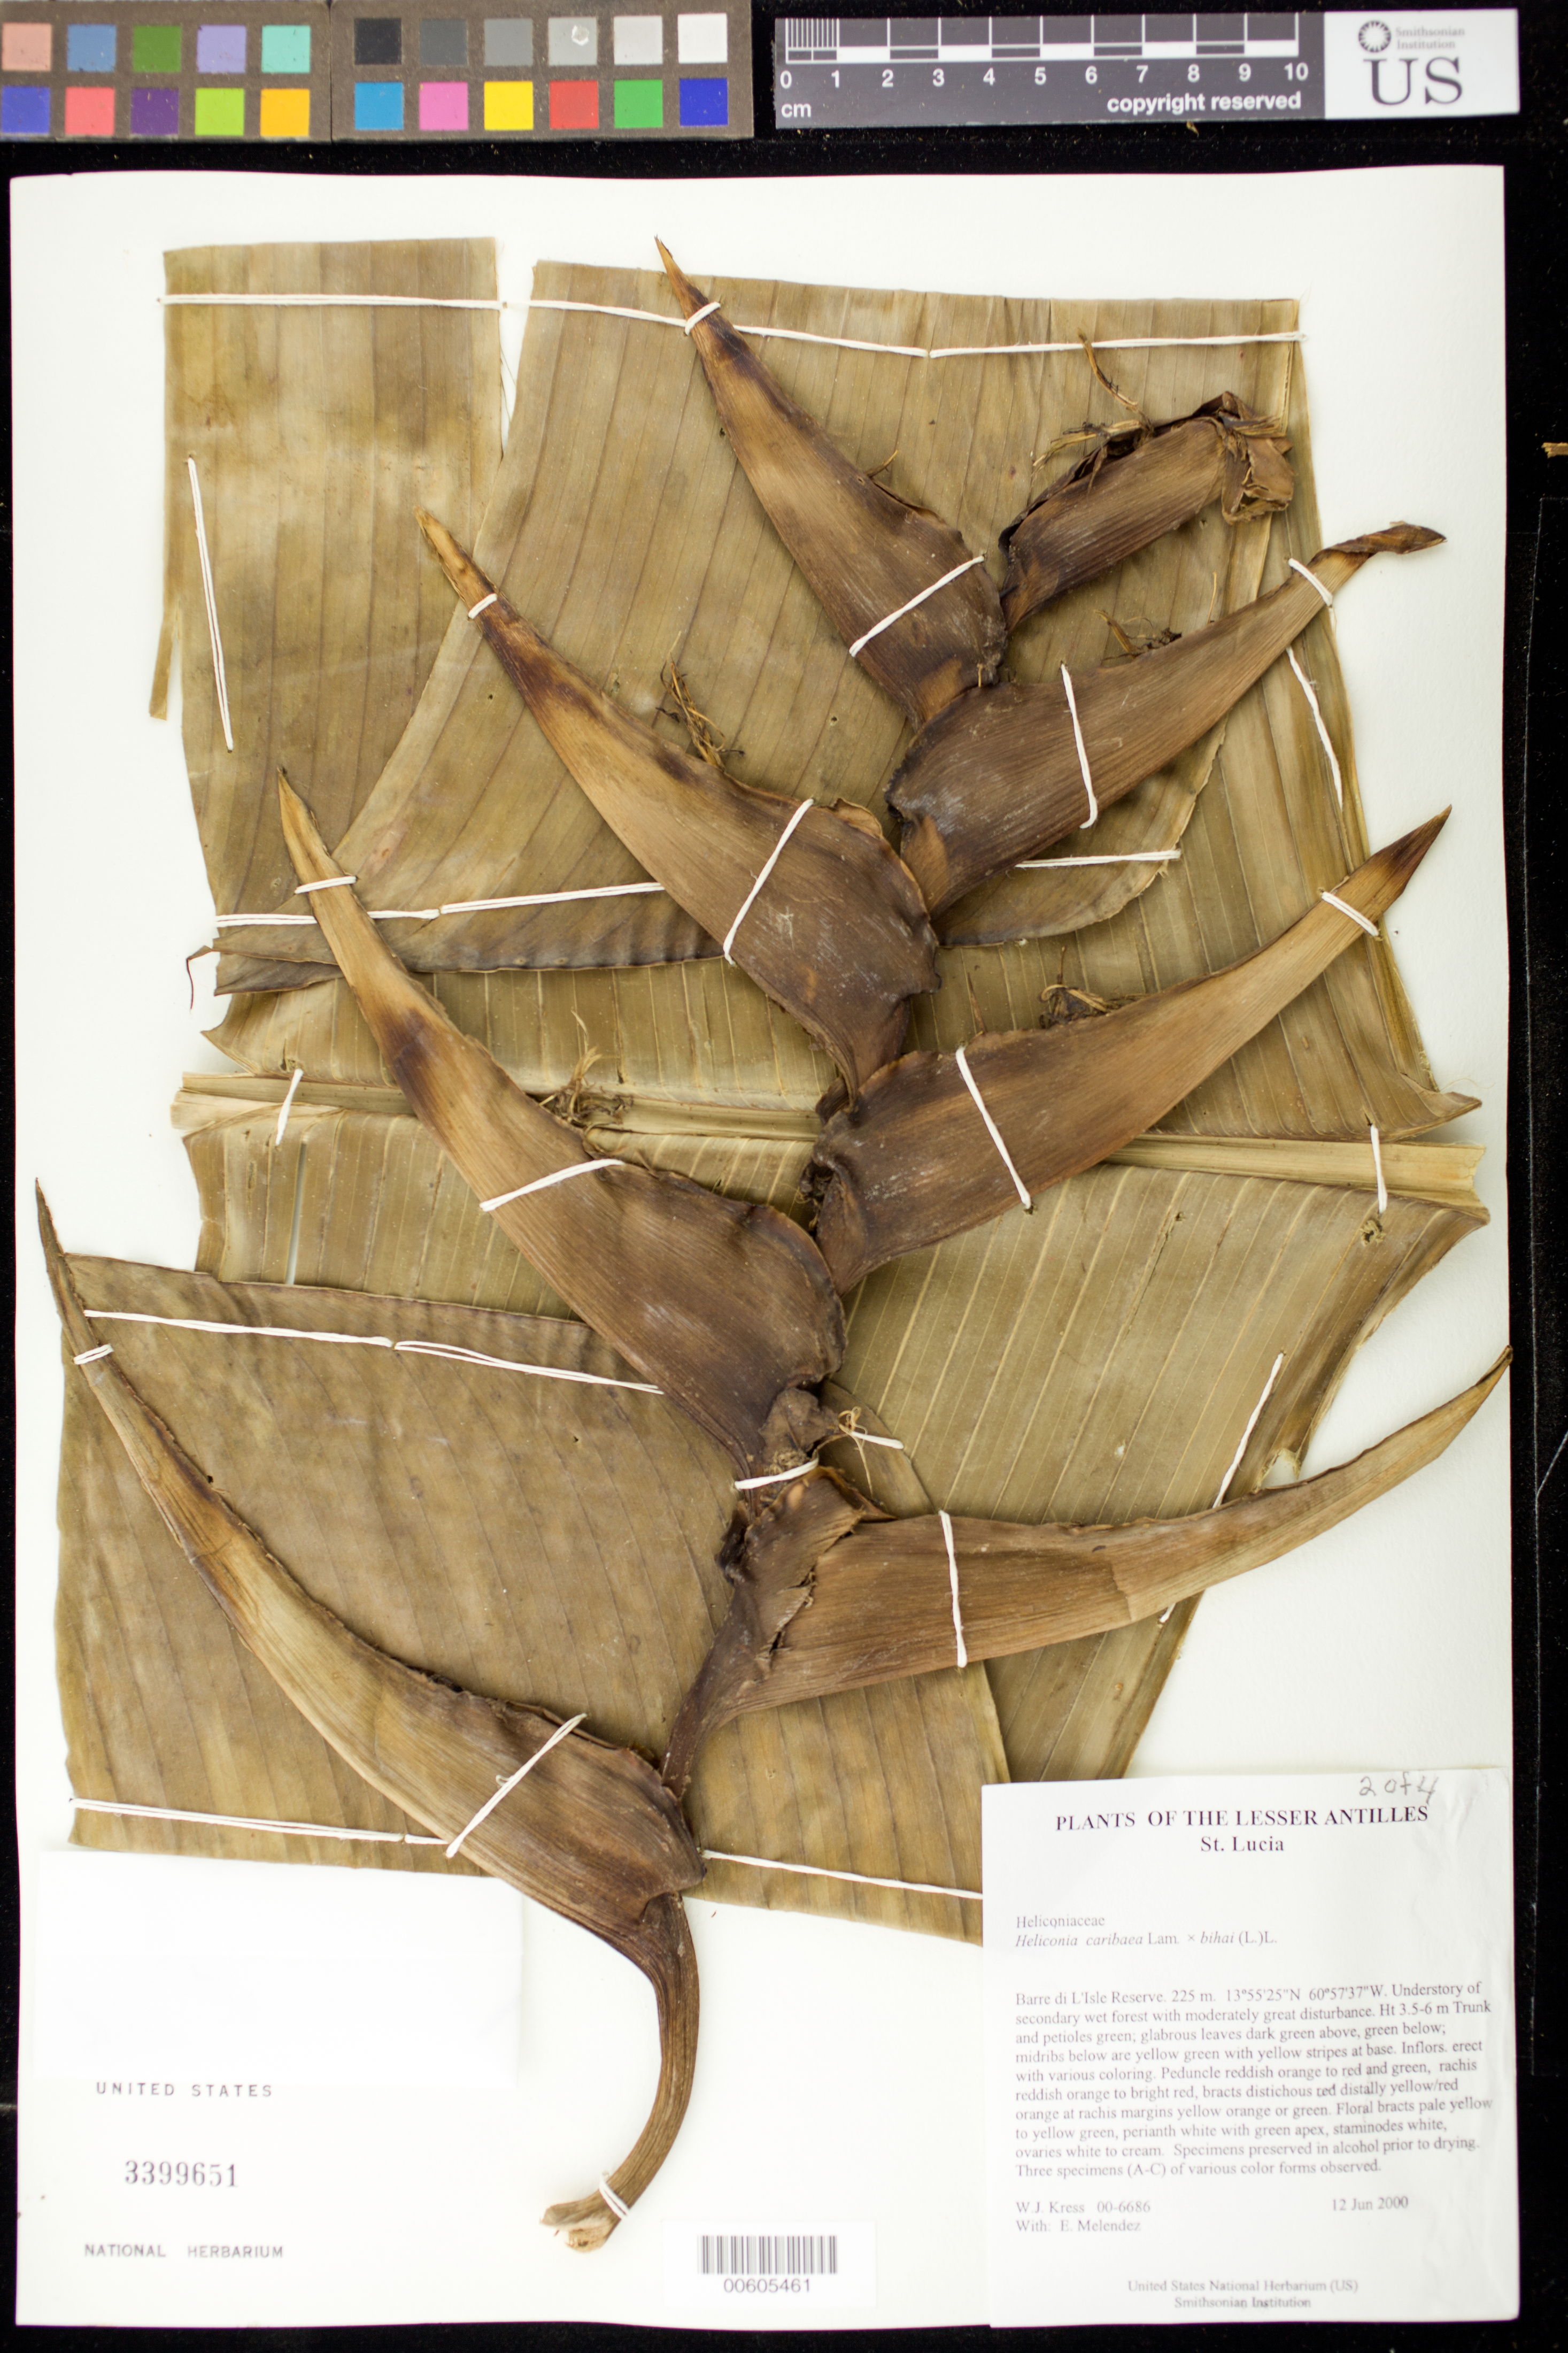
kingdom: Plantae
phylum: Tracheophyta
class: Liliopsida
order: Zingiberales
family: Heliconiaceae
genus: Heliconia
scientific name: Heliconia bihai x H. caribaea Lam.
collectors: W. J. Kress & E. Meléndez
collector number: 00-6686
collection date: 2000-06-12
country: St. Lucia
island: St. Lucia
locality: Barre di L'Isle Reserve.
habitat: Understory of secondary wet forest with moderately great disturbance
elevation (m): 225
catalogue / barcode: US 3399651